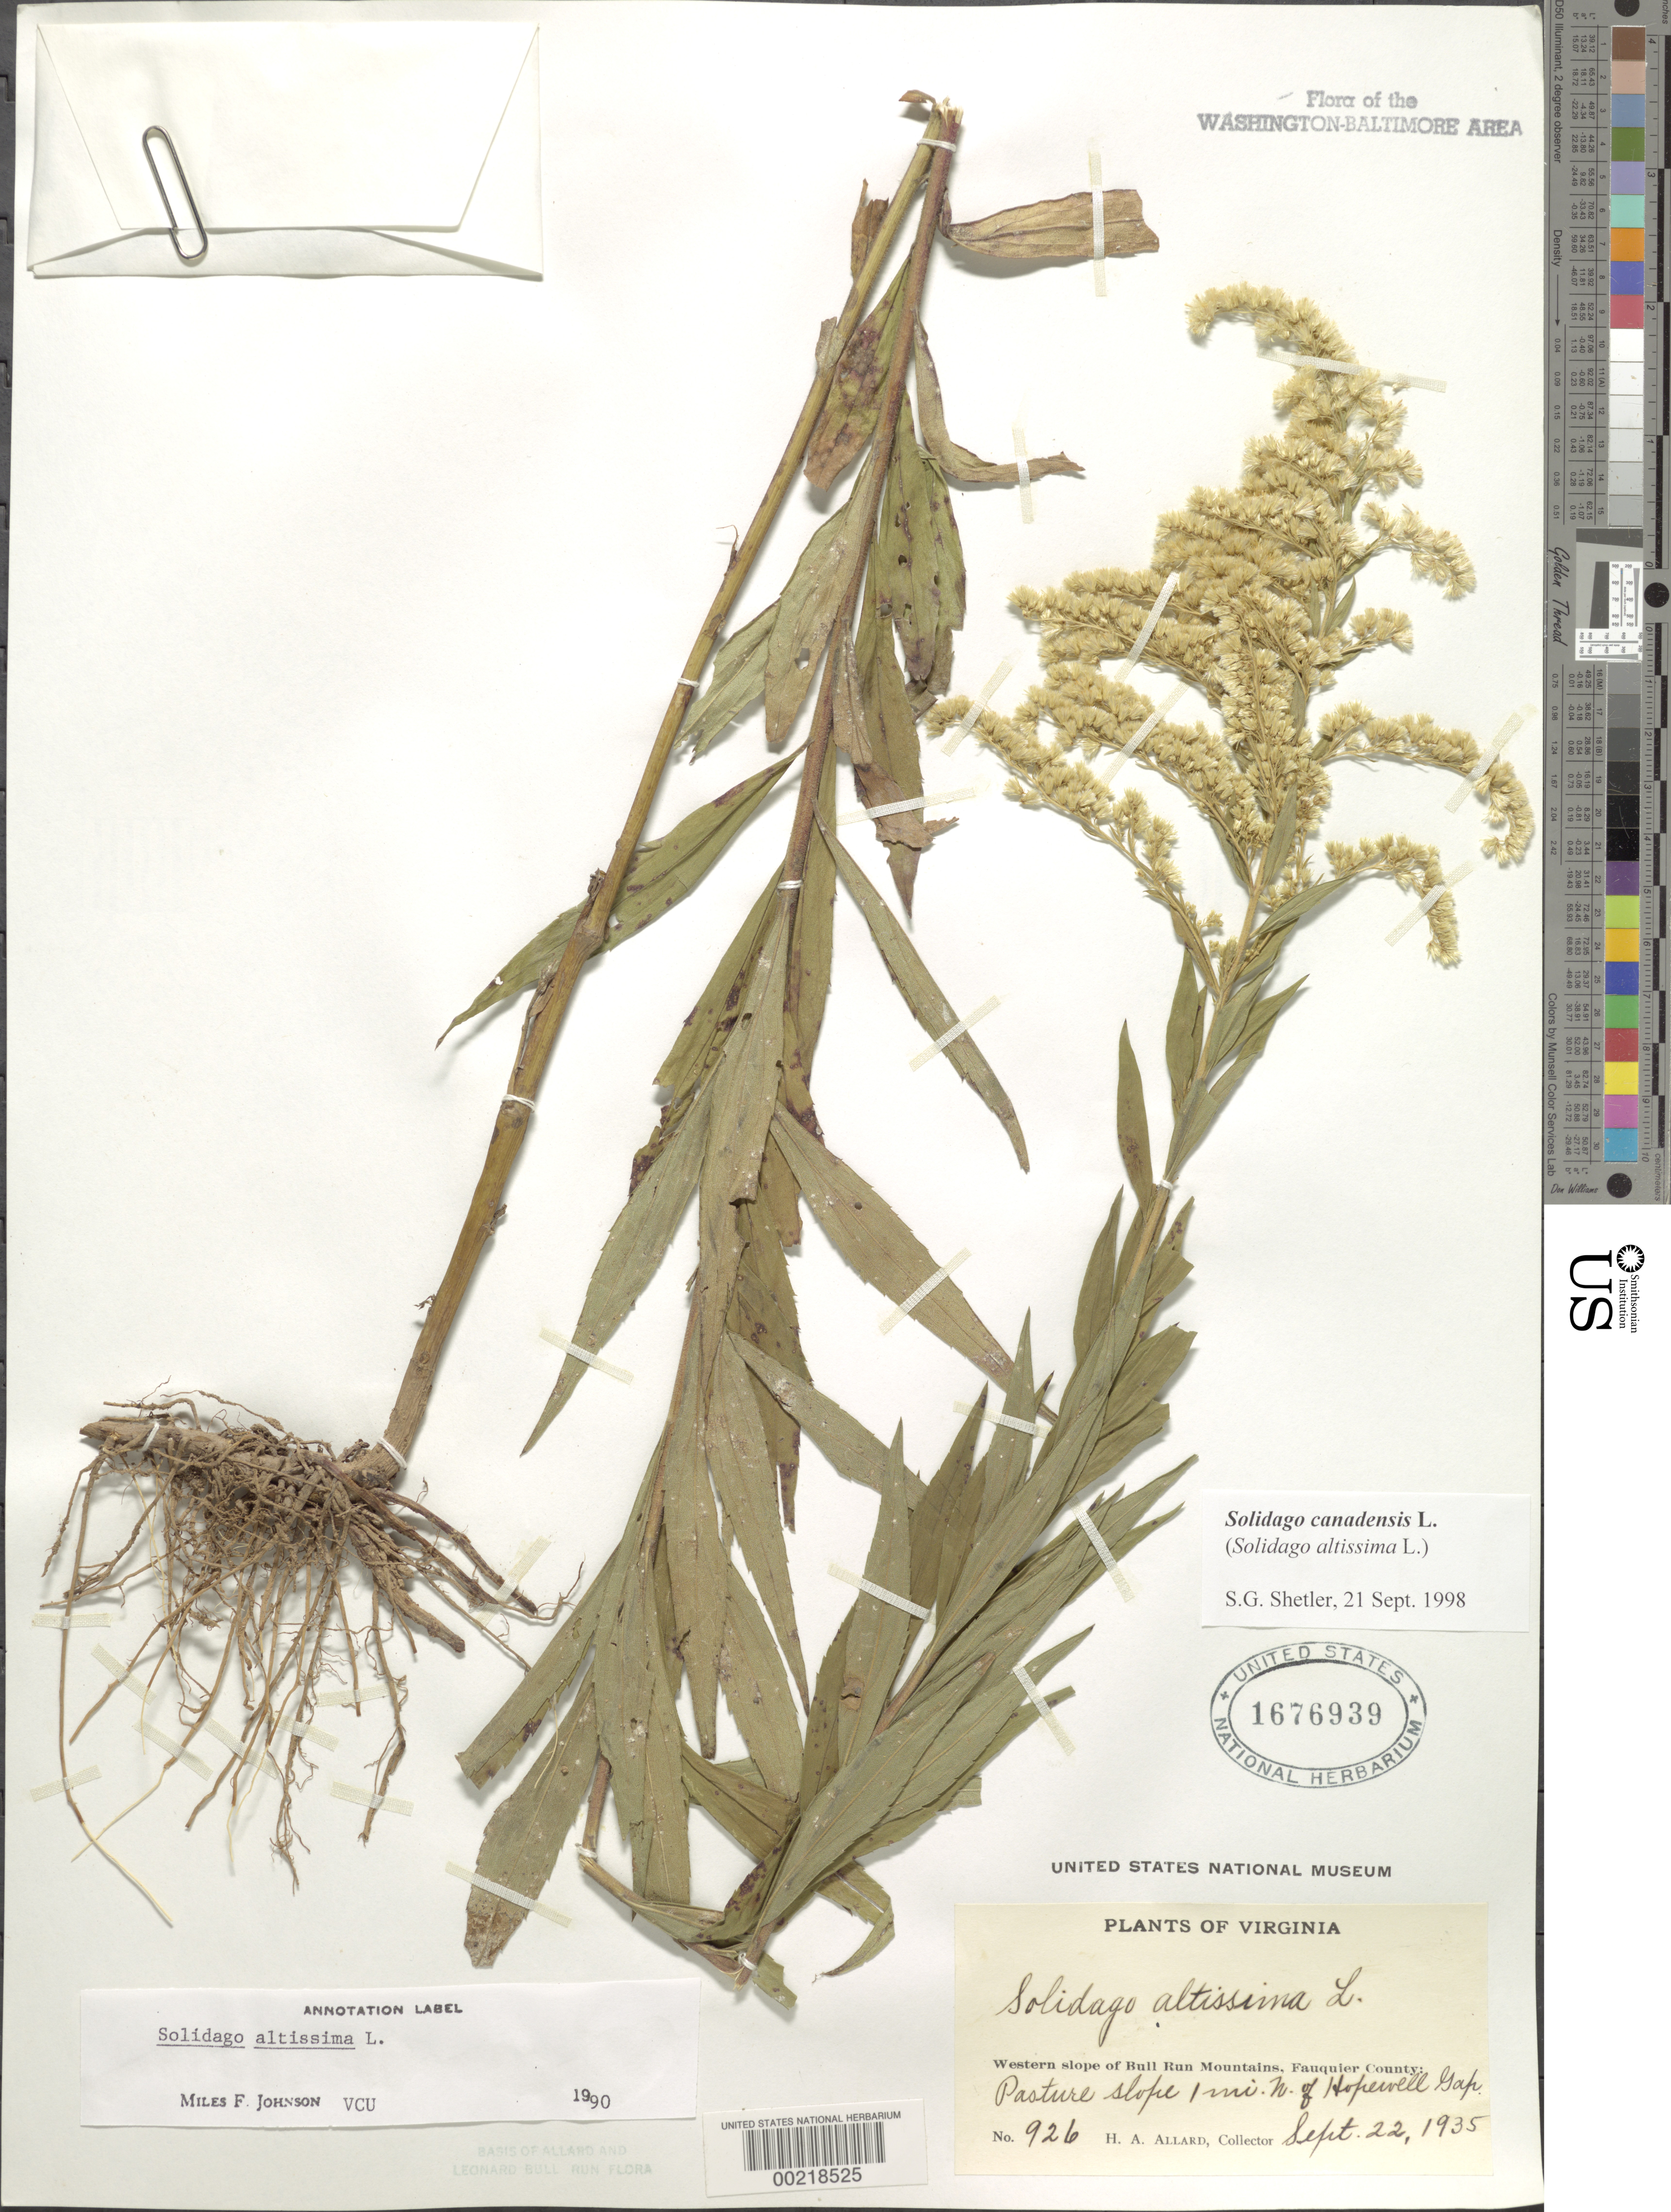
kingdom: Plantae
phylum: Tracheophyta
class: Magnoliopsida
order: Asterales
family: Asteraceae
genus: Solidago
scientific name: Solidago canadensis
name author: L.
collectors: H. A. Allard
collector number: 926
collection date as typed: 22 Sep 1935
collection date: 1935-09-22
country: United States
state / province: Virginia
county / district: Fauquier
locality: North of Hopewell Gap western slope of Bull Run Mountains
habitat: Pasture slope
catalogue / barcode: US 1676939